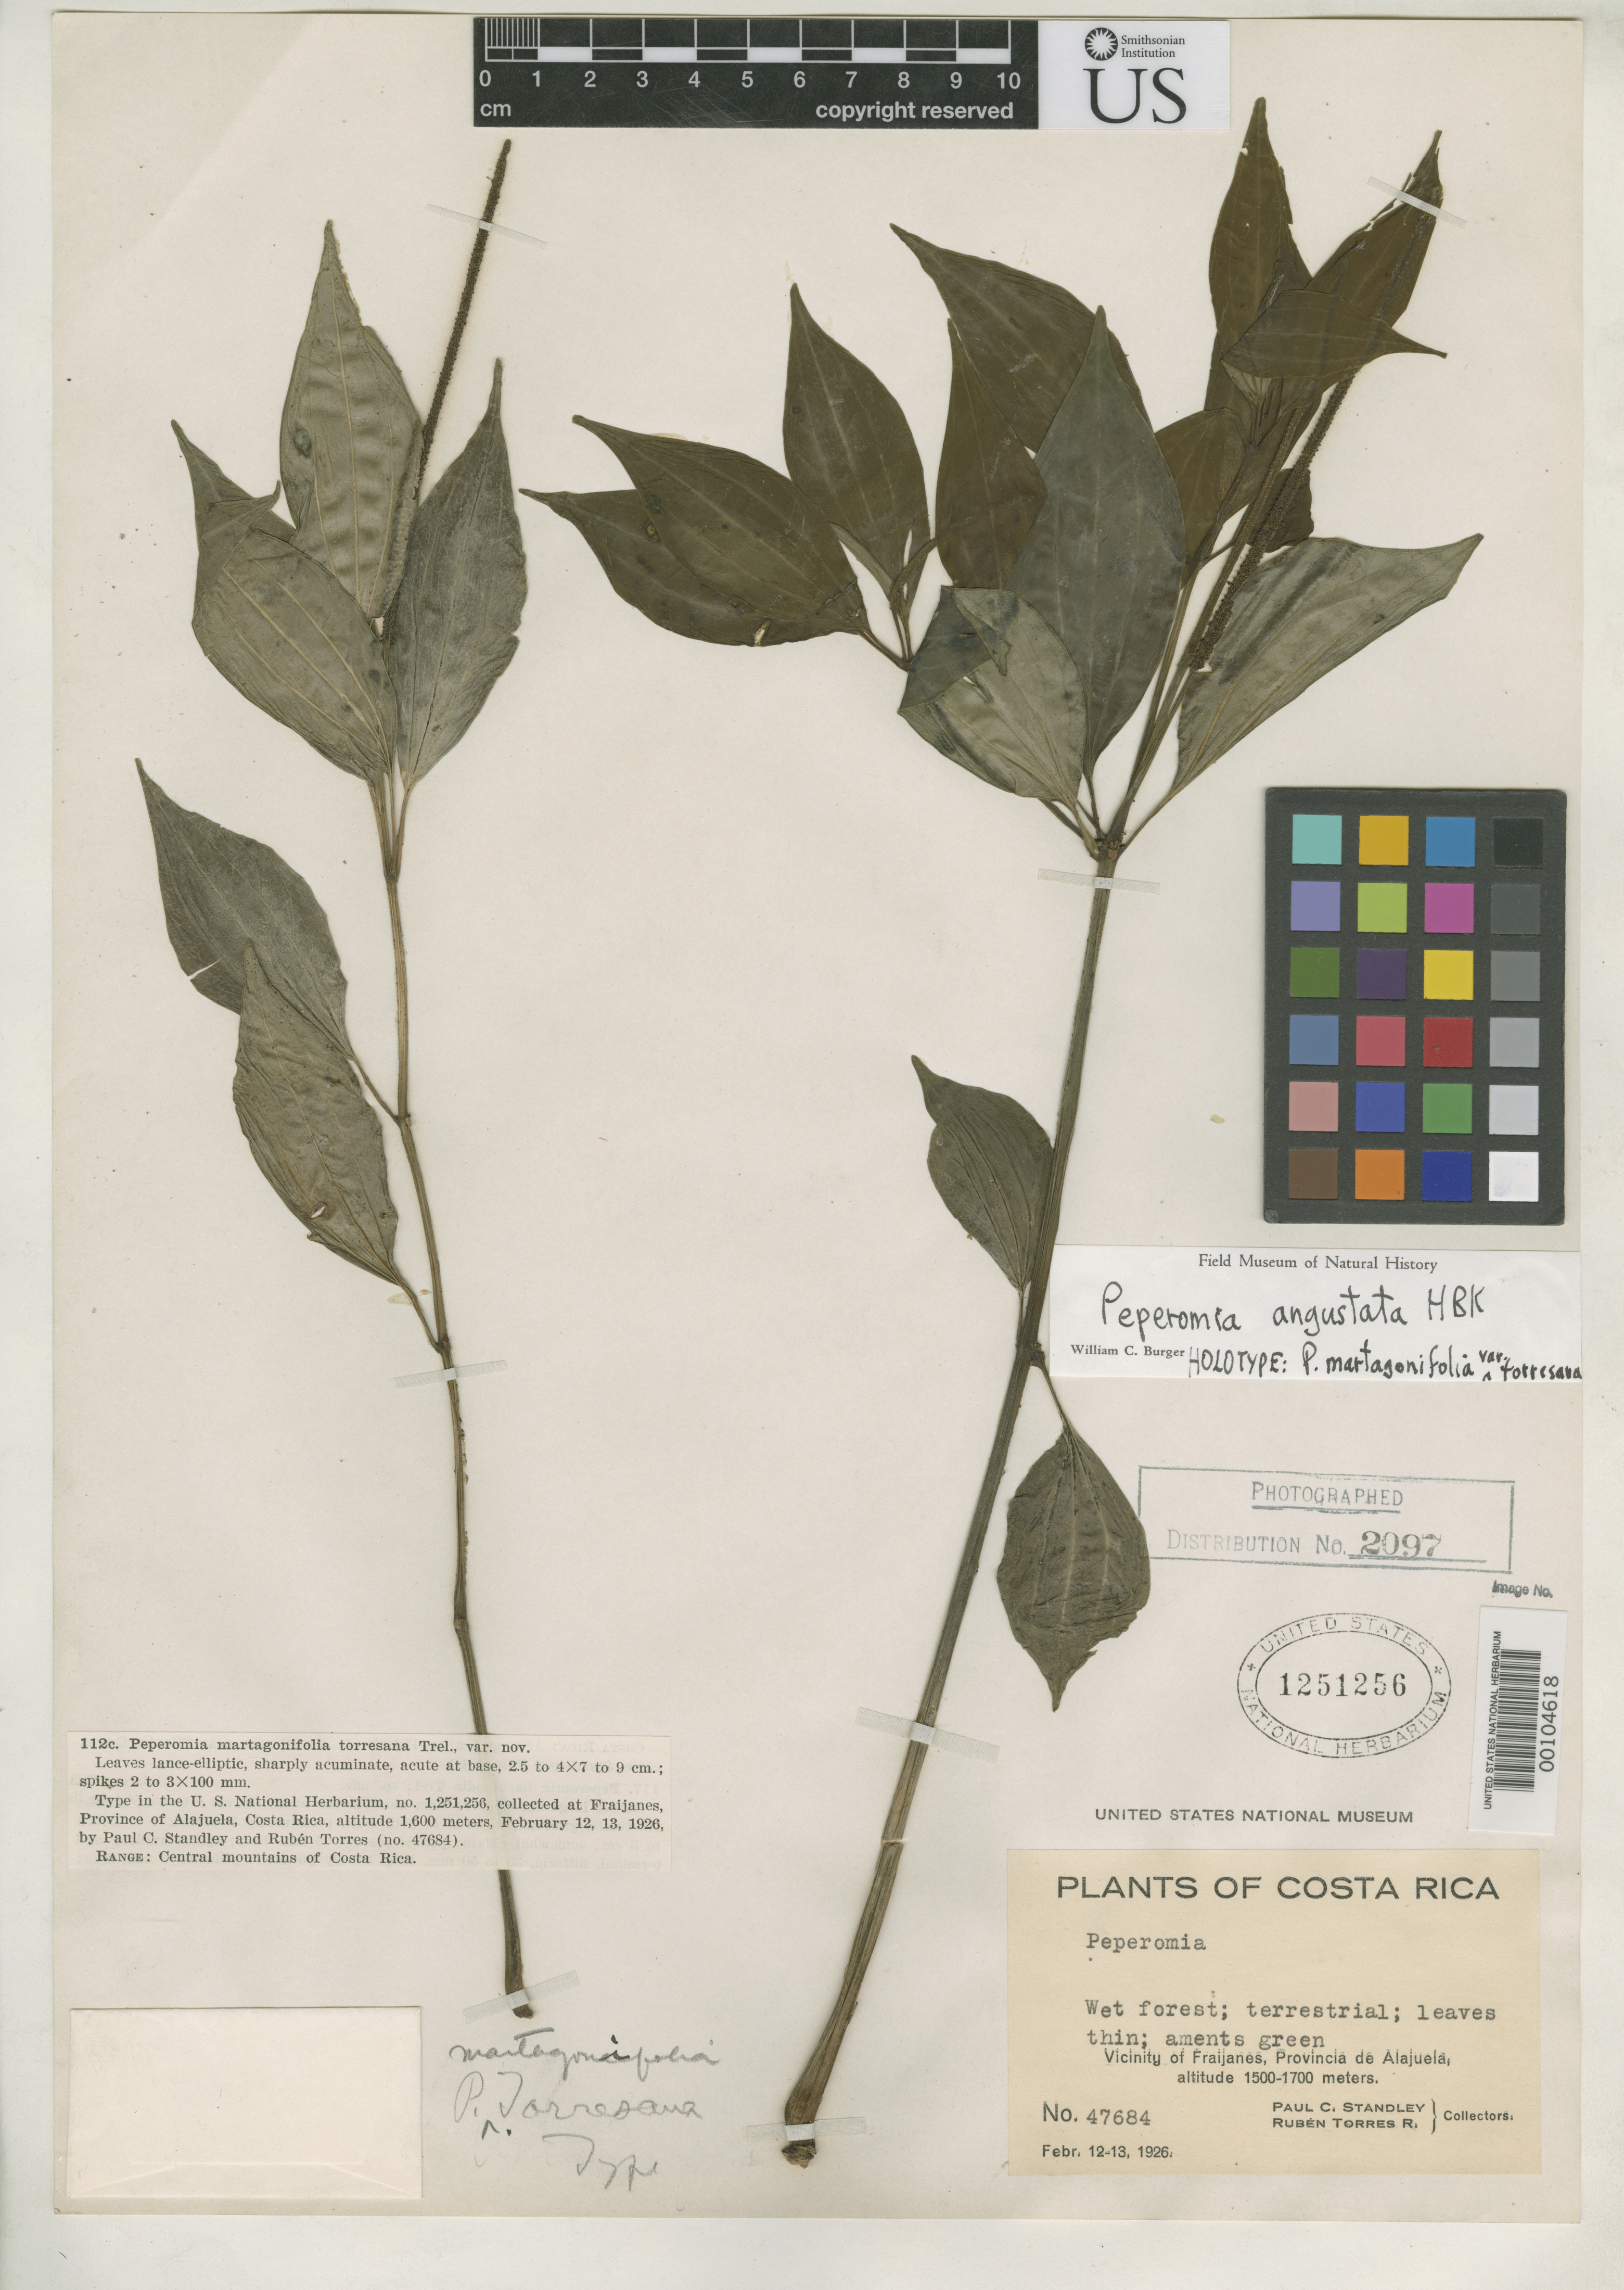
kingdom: Plantae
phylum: Tracheophyta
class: Magnoliopsida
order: Piperales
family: Piperaceae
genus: Peperomia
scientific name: Peperomia martagonifolia var. torresana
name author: Trel.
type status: Holotype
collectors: P. C. Standley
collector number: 47684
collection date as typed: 12 Feb 1926 to 13 Feb 1926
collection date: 1926-02-12/1926-02-13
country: Costa Rica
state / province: Alajuela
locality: Vicinity of Fraijanes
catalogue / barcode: US 1251256